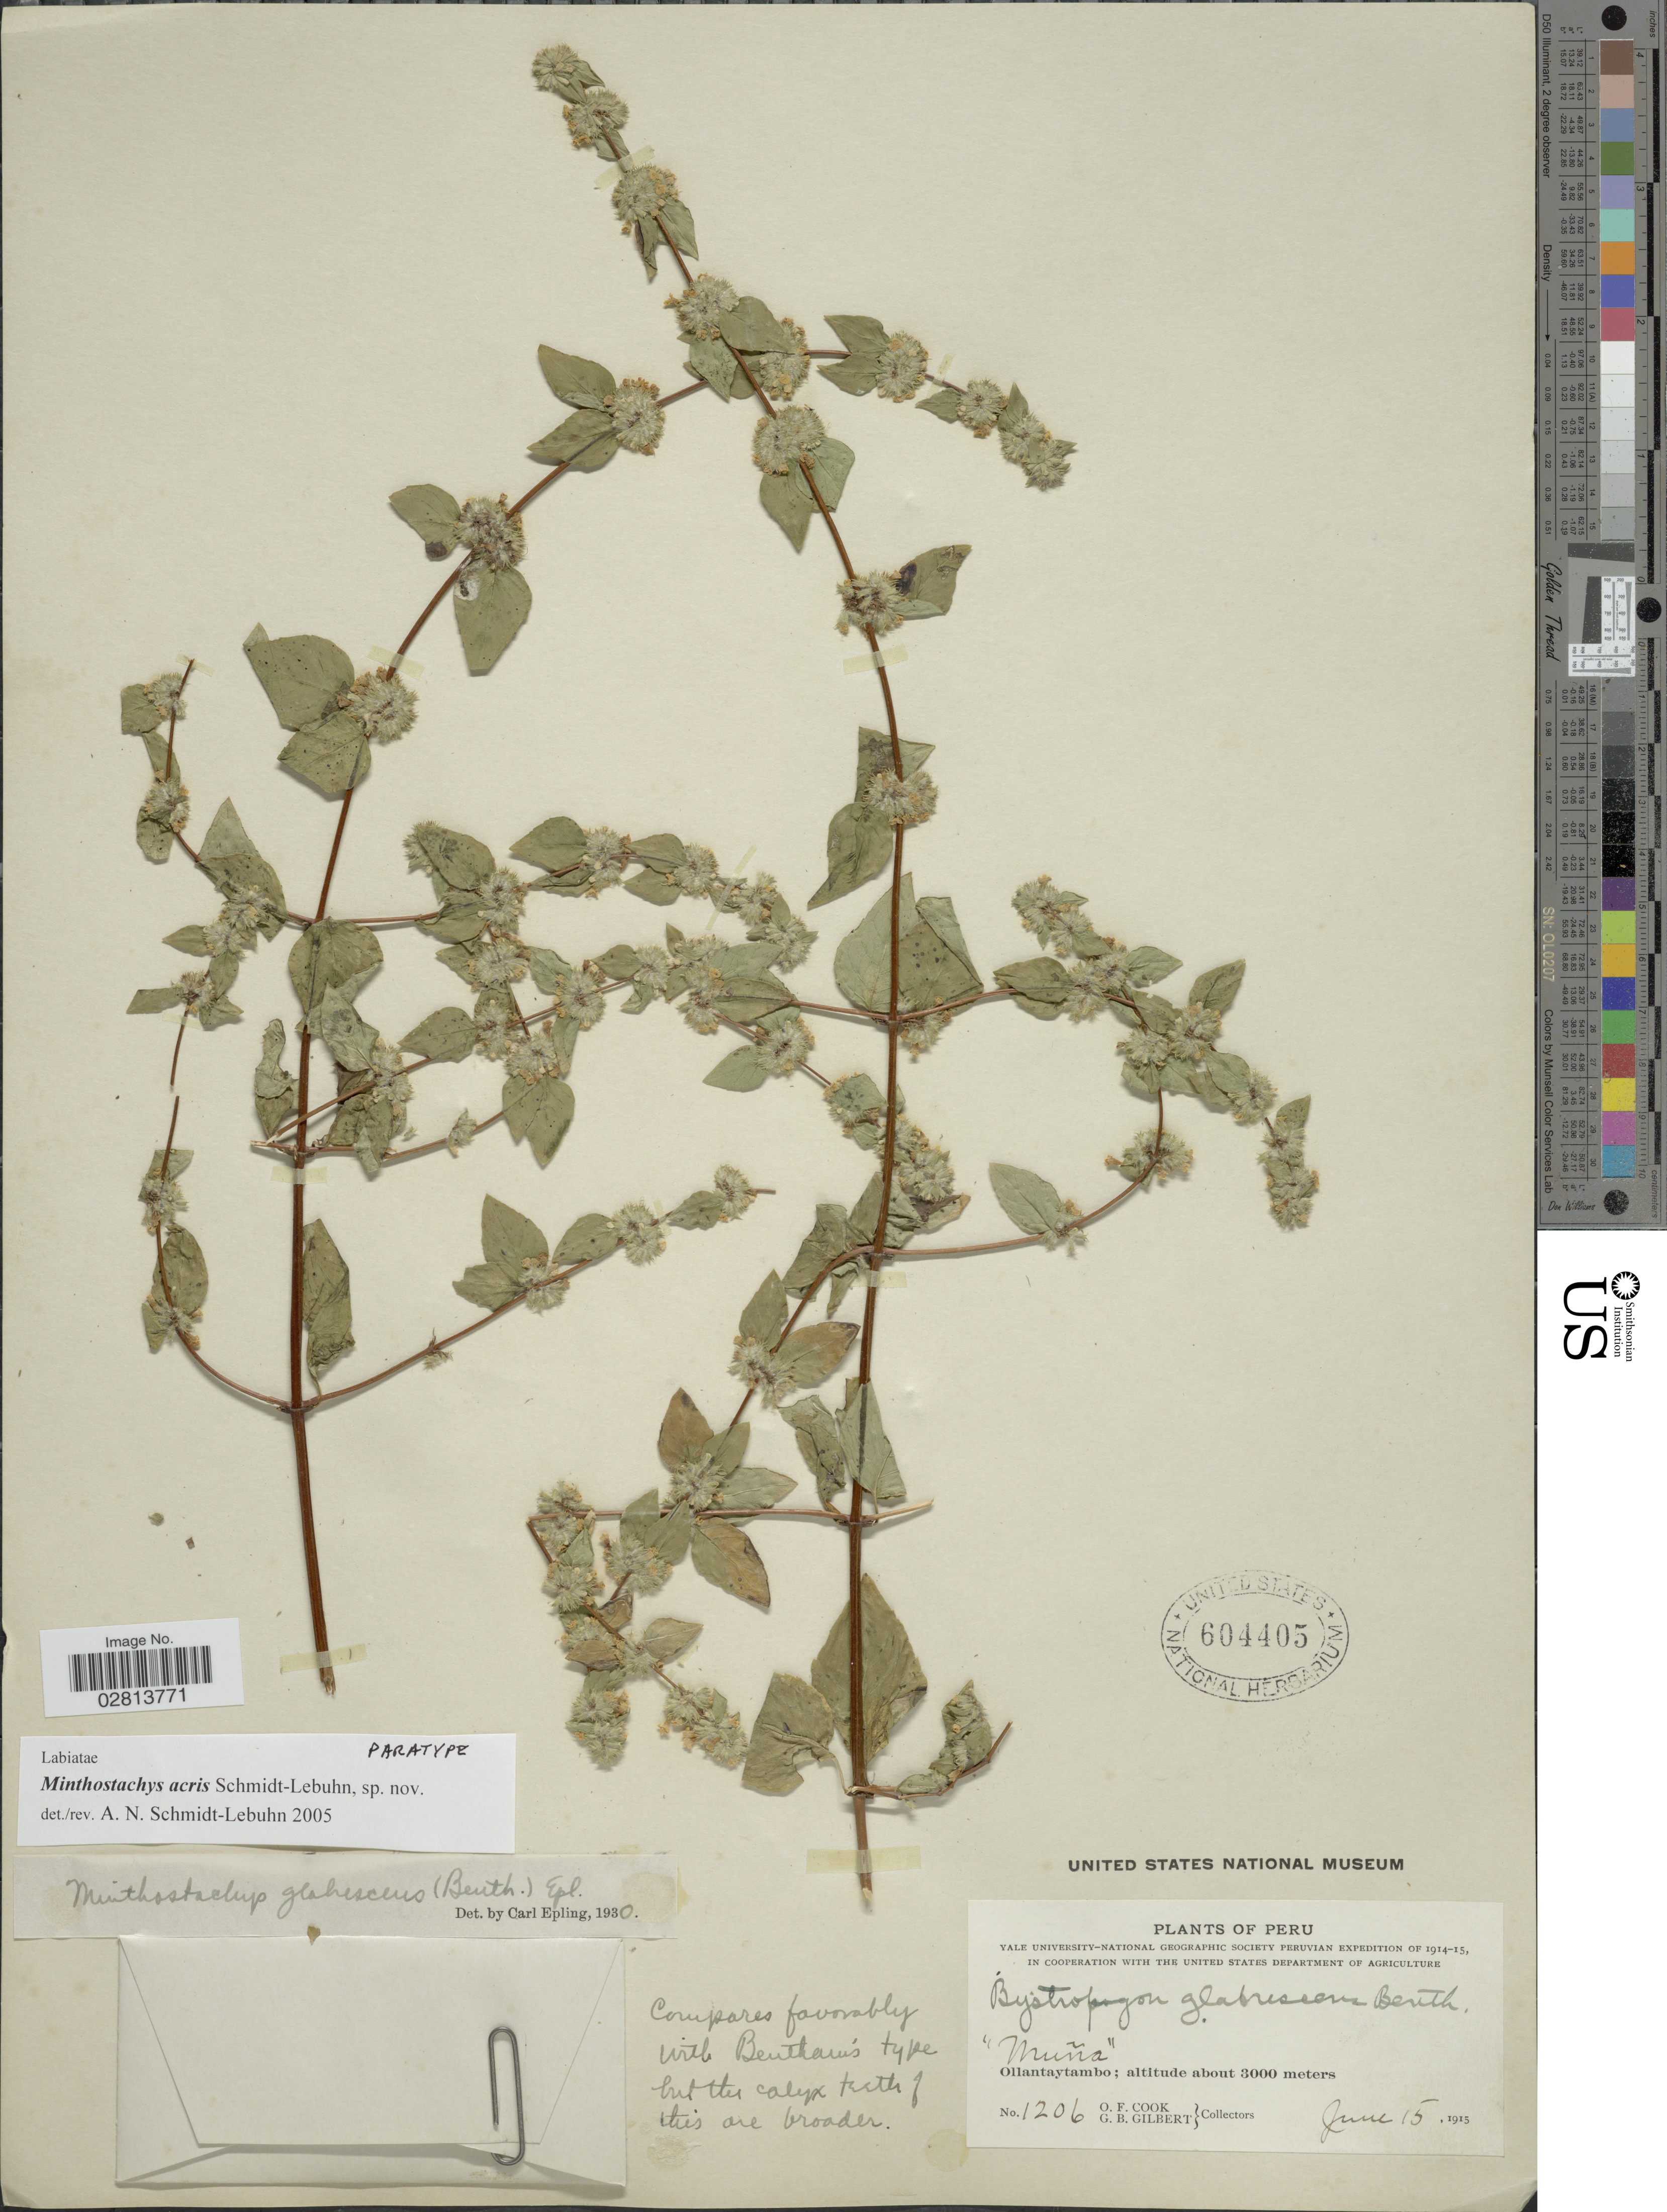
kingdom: Plantae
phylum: Tracheophyta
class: Magnoliopsida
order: Lamiales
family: Lamiaceae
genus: Minthostachys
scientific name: Minthostachys acris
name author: Schmidt-Leb.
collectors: O. F. Cook & G. B. Gilbert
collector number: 1206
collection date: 1915-06-15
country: Peru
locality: Ollantaytambo.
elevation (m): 3000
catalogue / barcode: US 604405